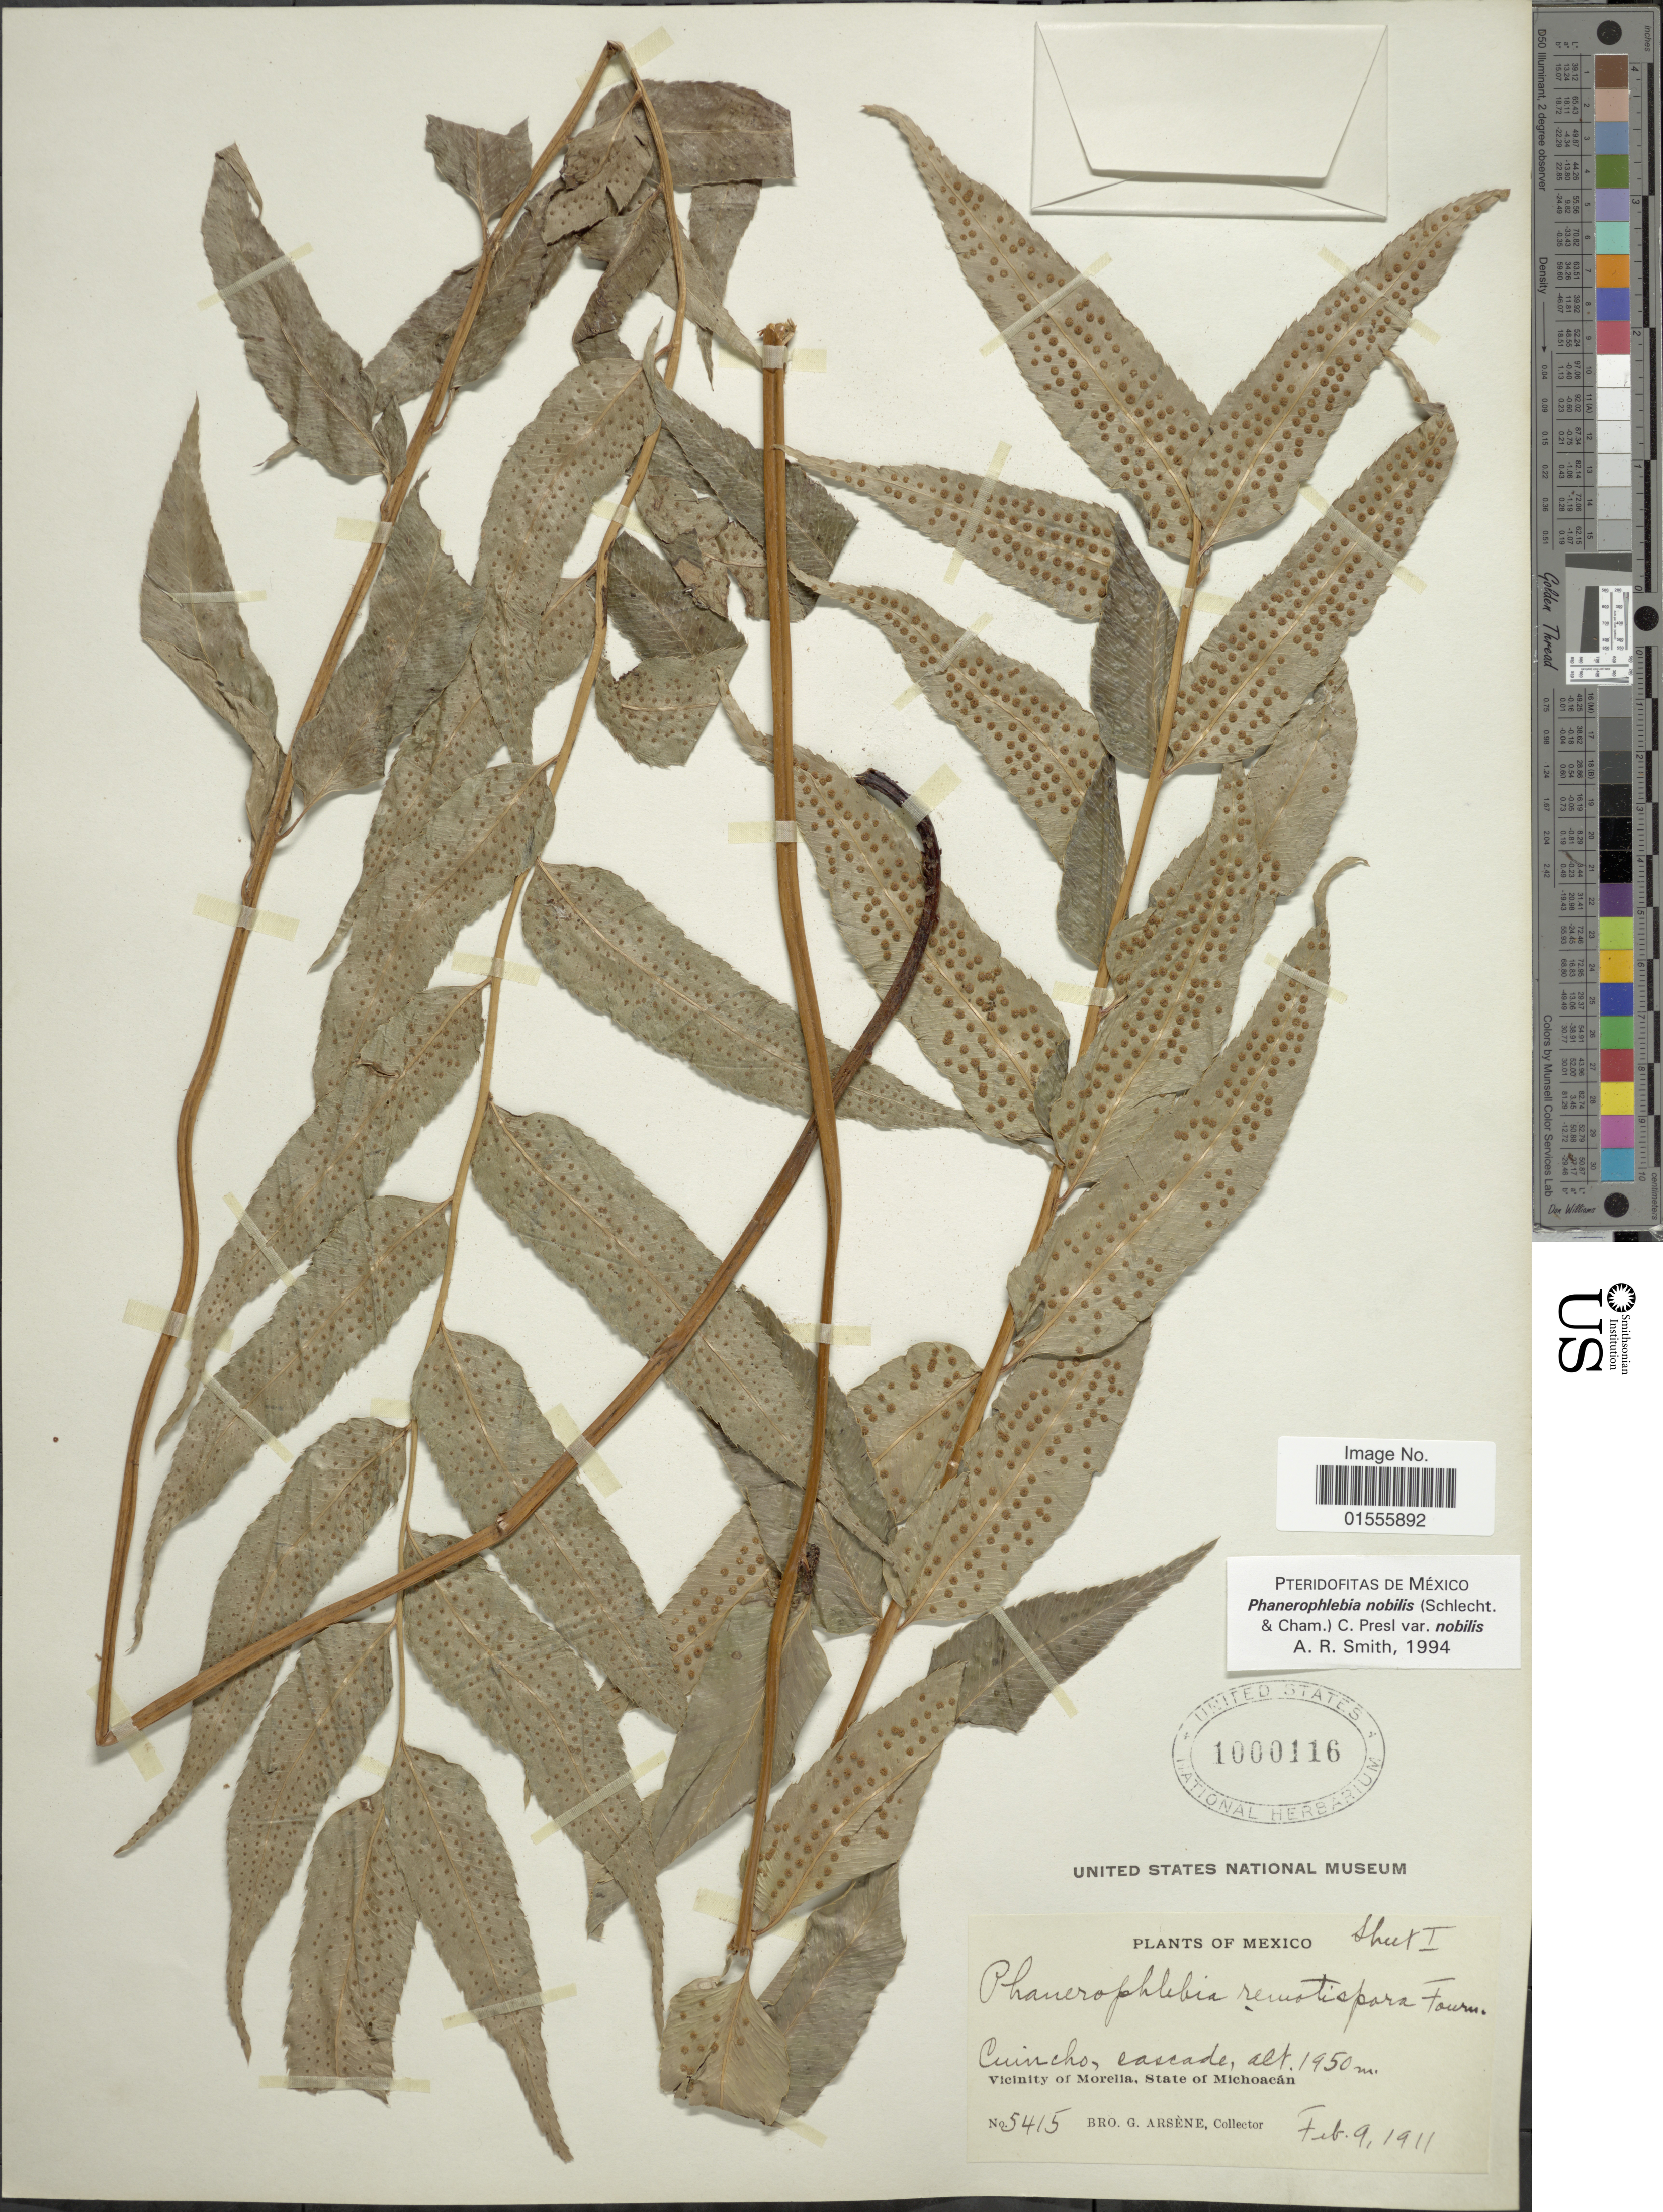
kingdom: Plantae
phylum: Tracheophyta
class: Polypodiopsida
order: Polypodiales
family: Dryopteridaceae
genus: Phanerophlebia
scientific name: Phanerophlebia nobilis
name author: (Schltdl. & Cham.) C. Presl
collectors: Bro. G. Arsène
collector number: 5415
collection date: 1911-02-09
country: Mexico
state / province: Michoacán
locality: Cuincho, cascade, Vicinity of Morelia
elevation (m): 1950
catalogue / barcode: US 1000116